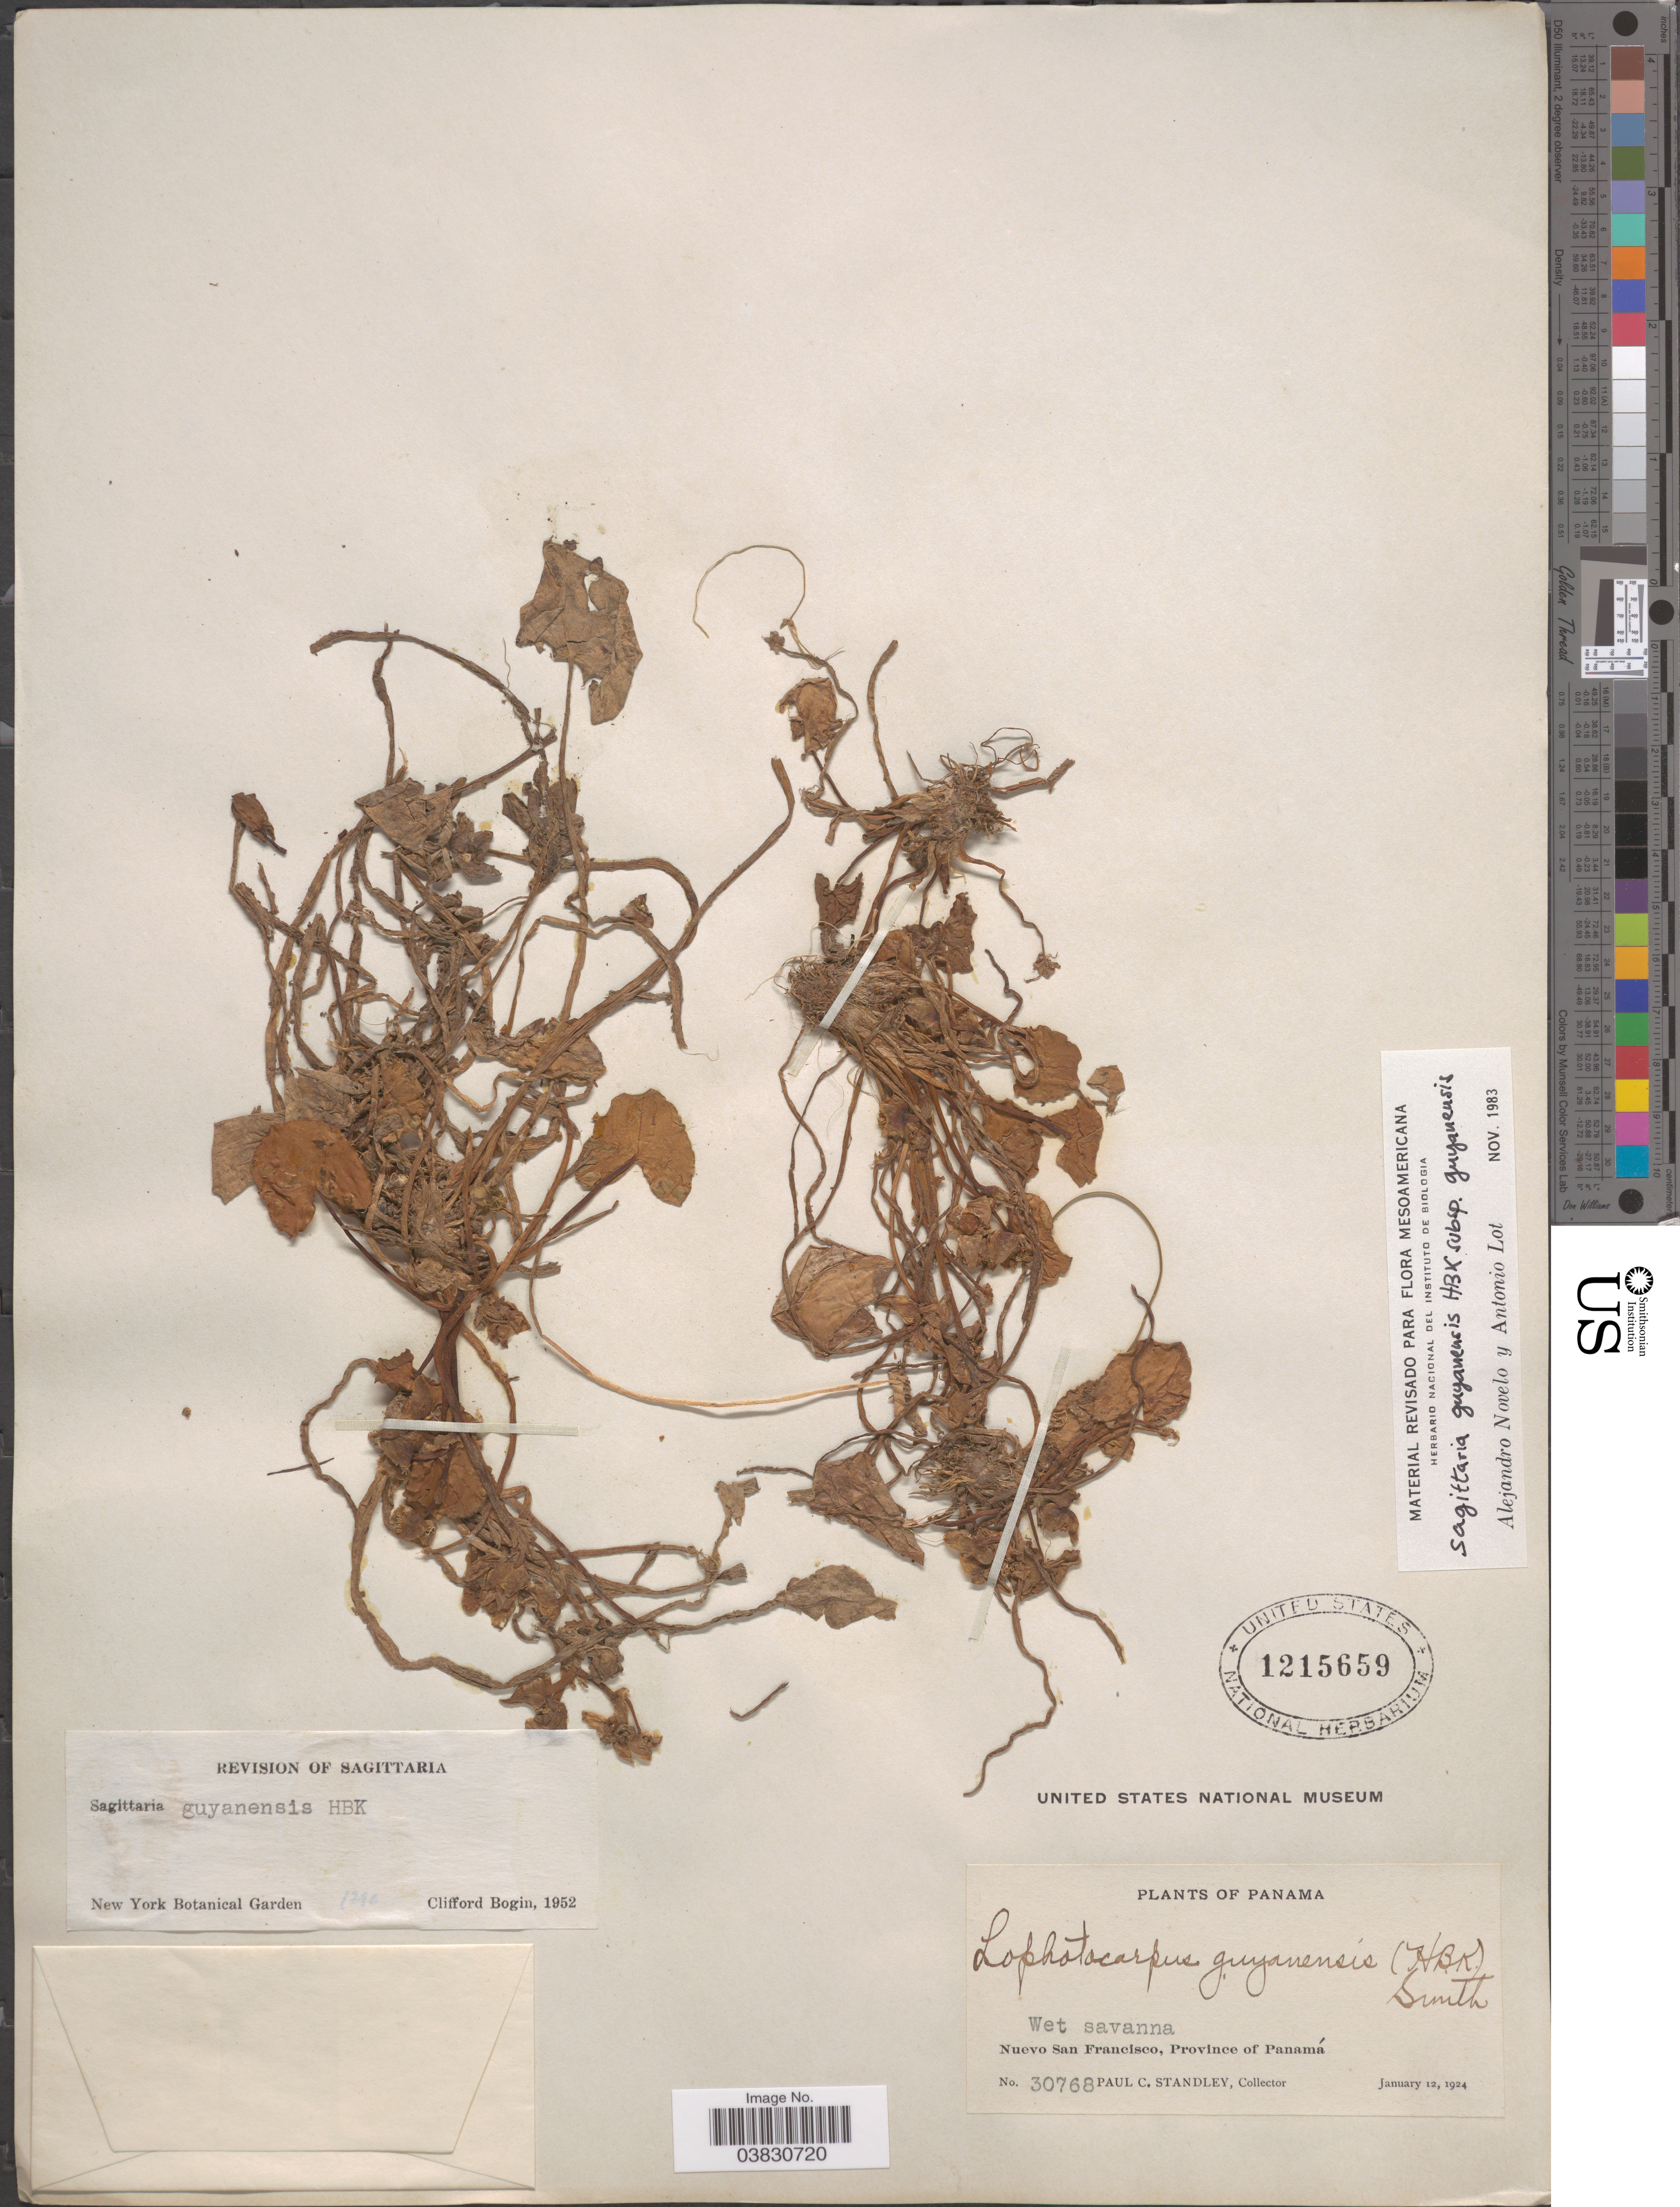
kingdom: Plantae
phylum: Tracheophyta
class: Liliopsida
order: Alismatales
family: Alismataceae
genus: Sagittaria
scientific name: Sagittaria guayanensis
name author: Kunth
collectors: P. C. Standley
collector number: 30768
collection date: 1924-01-12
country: Panama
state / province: Panamá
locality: Nuevo San Francisco.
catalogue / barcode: US 1215659